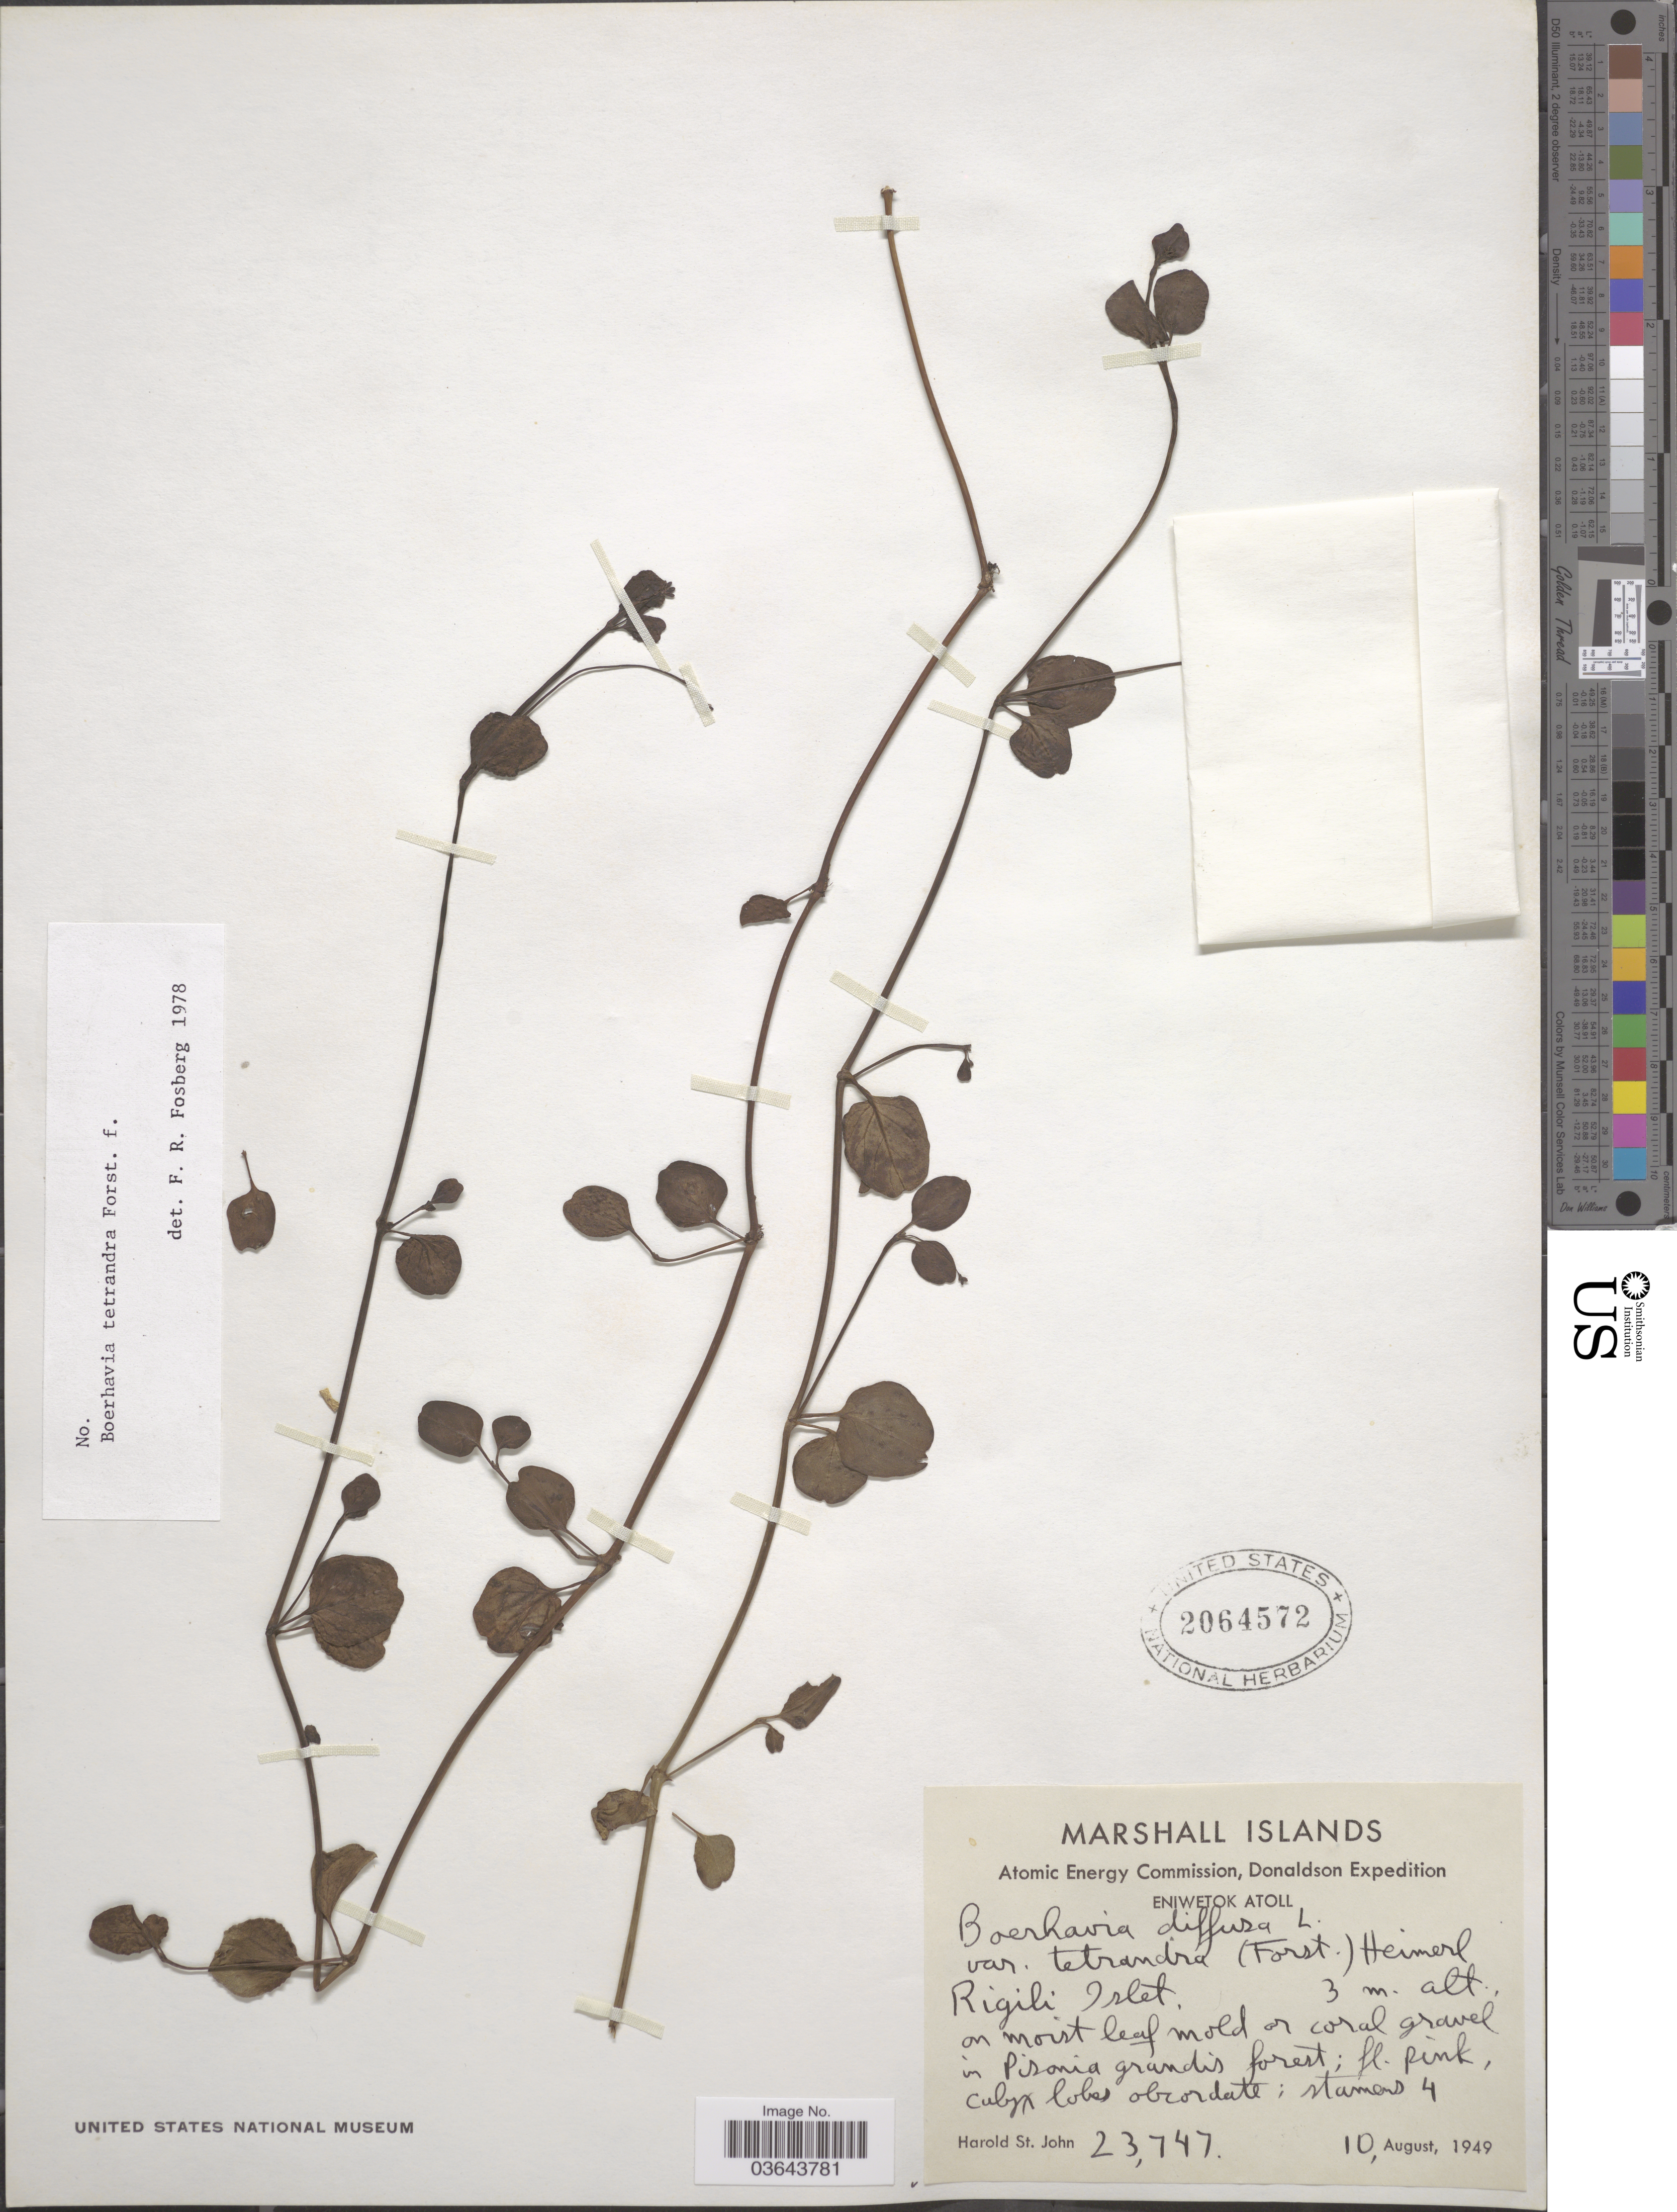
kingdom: Plantae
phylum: Tracheophyta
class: Magnoliopsida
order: Caryophyllales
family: Nyctaginaceae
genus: Boerhavia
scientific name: Boerhavia tetrandra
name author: G. Forst.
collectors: H. St. John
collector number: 23747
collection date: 1949-08-10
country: Marshall Islands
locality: Eniwetok Atoll. Rigili Islet.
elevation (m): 3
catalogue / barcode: US 2064572